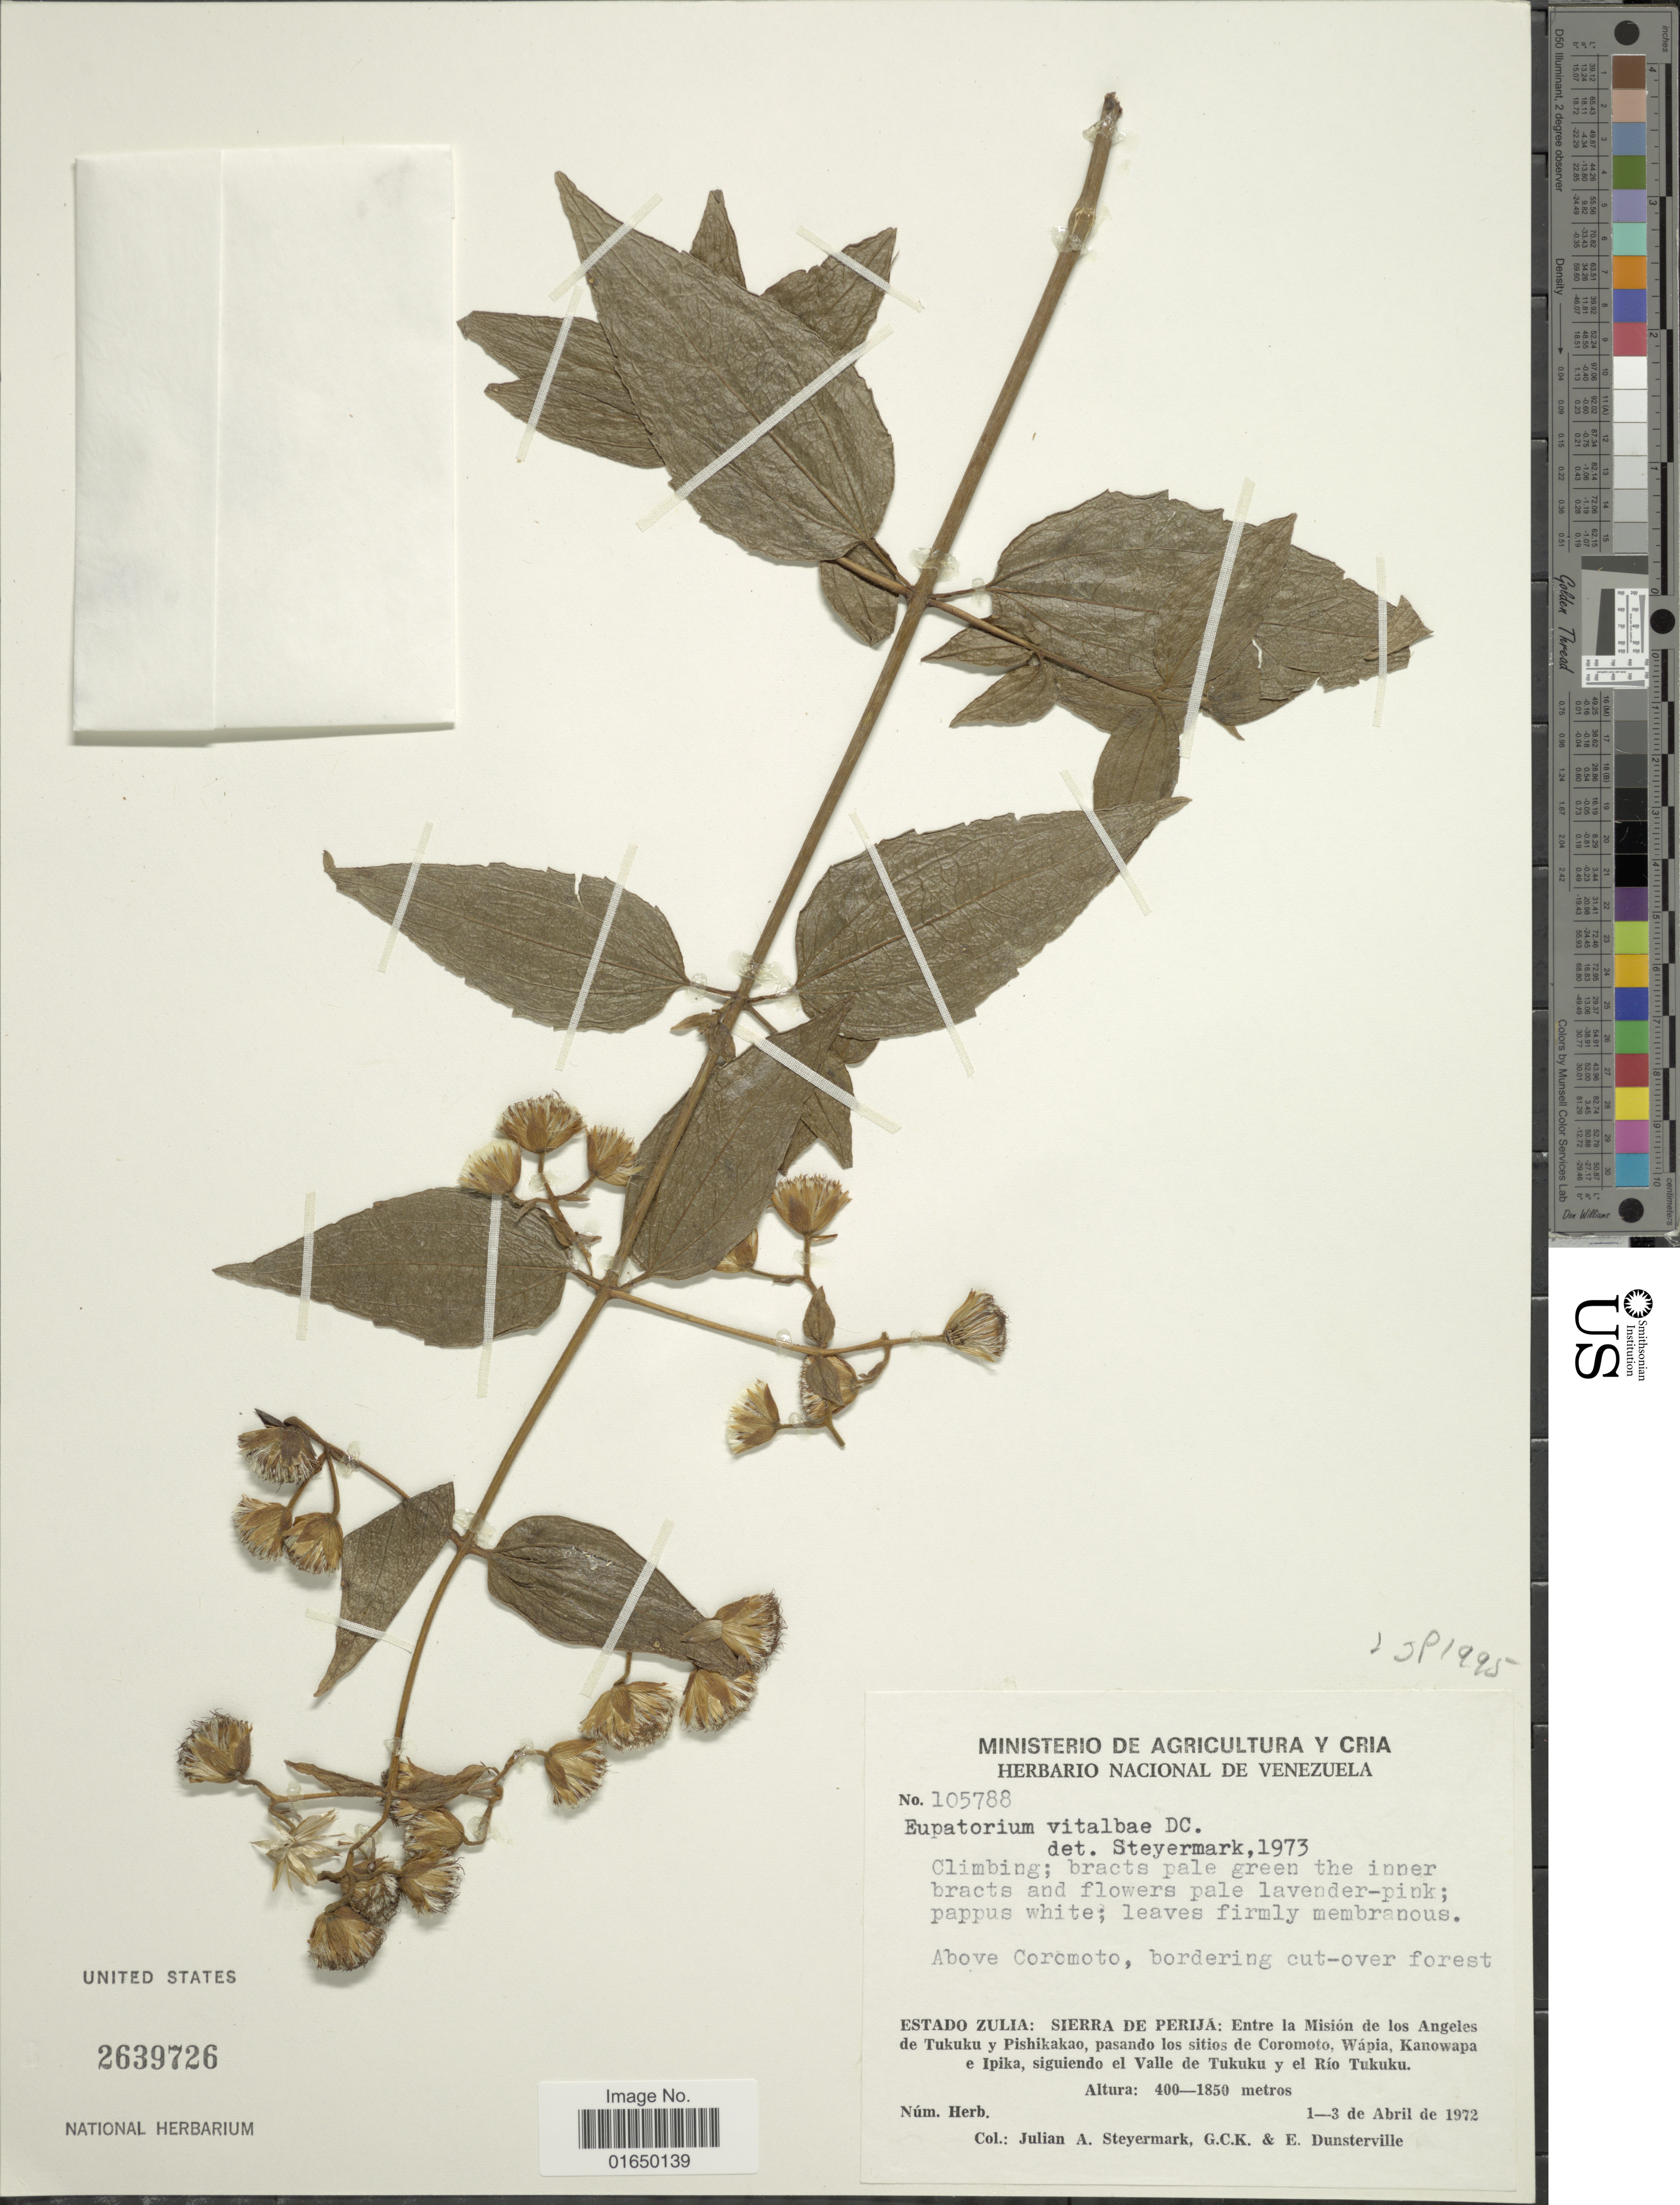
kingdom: Plantae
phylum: Tracheophyta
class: Magnoliopsida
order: Asterales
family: Asteraceae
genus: Heterocondylus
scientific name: Heterocondylus vitalbae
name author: (DC.) R.M. King & H. Rob.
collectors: J. Steyermark, G. C. K. Dunsterville & E. Dunsterville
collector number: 105788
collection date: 1972-04-01/1972-04-03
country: Venezuela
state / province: Zulia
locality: Sierra de Perija: Entre la Misión de los Angeles de Tukuku y Pishikakao, pasando los sitios de Coromoto, Wápia, Kanowapa e Ipika, siguiendo el Valle de Tukuku y el Río Tukuku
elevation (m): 400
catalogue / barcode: US 2639726